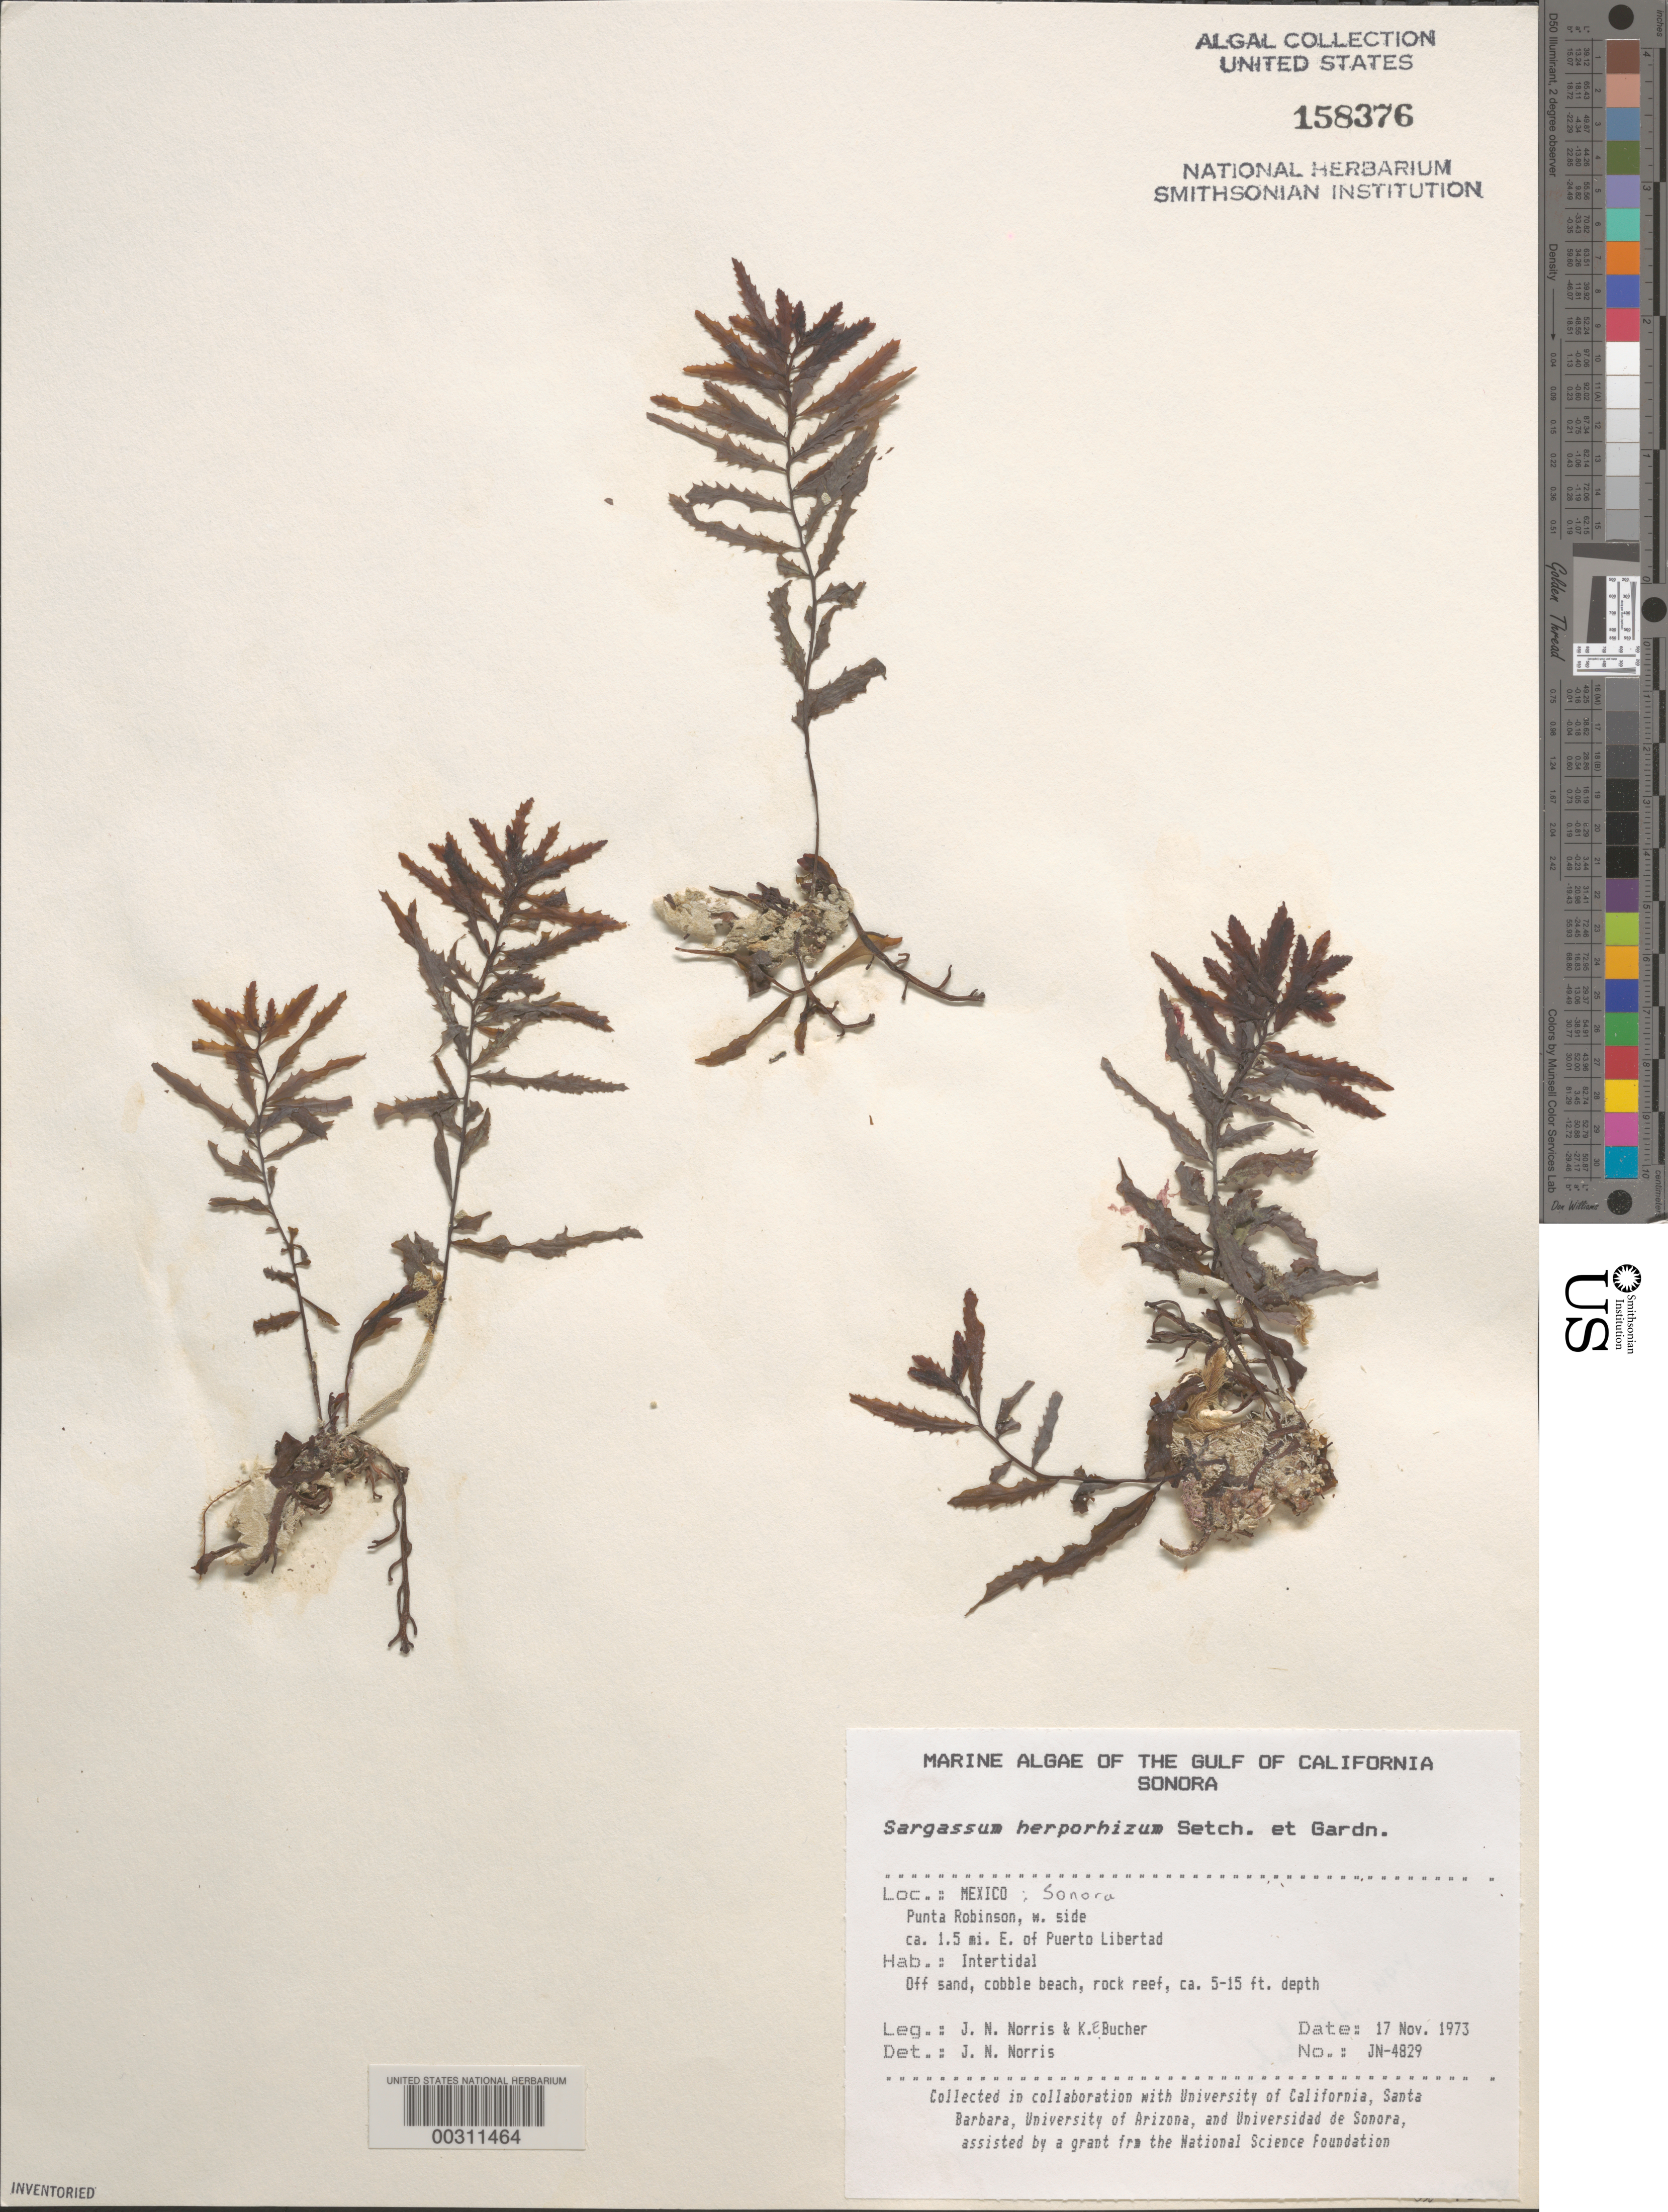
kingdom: Chromista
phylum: Ochrophyta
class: Phaeophyceae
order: Fucales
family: Sargassaceae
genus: Sargassum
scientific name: Sargassum herporhizum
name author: Setch. & N.L. Gardner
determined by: Norris, James N.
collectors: J. N. Norris & K. E. Bucher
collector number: JN-4829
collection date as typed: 17 Nov 1973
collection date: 1973-11-17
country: Mexico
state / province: Sonora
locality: Punta Robinson ca. 1.5 miles east of Puerto Libertad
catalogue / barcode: US 158376